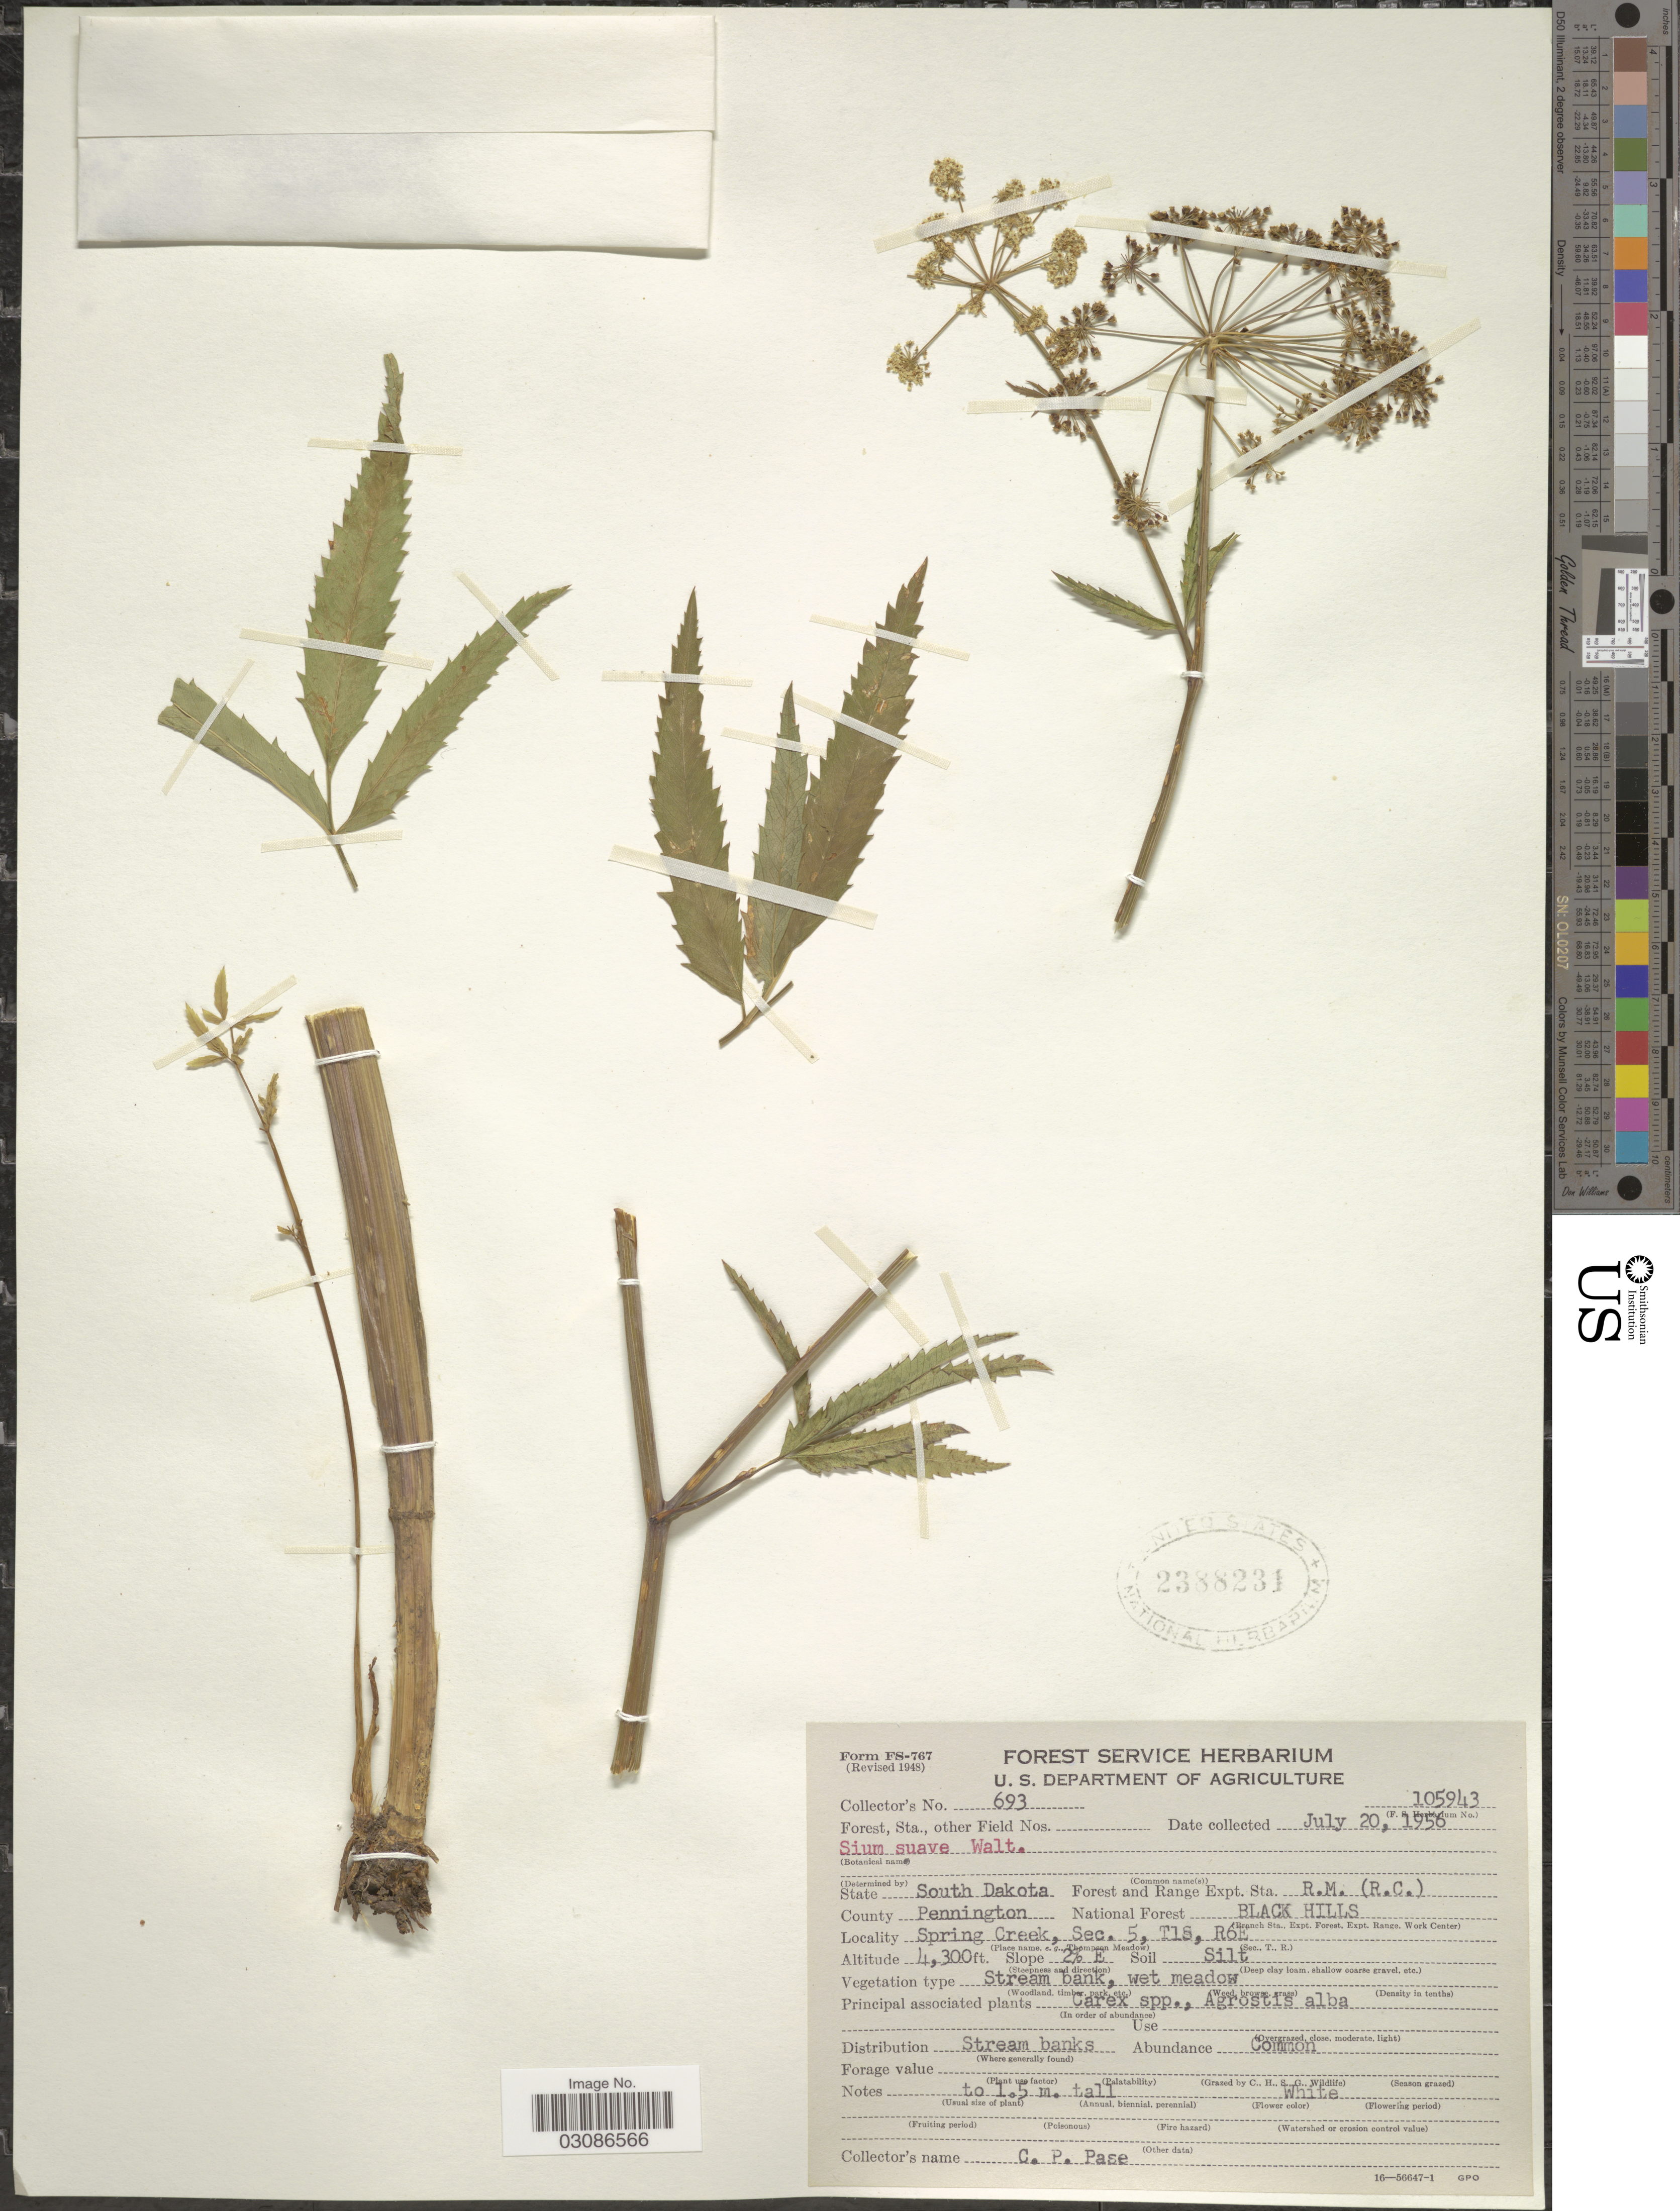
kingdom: Plantae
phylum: Tracheophyta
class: Magnoliopsida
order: Apiales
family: Apiaceae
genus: Sium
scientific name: Sium suave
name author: Walter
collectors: C. P. Pase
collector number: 693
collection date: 1956-07-20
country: United States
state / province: South Dakota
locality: County Pennington, Black Hills, Spring Creek, Sec. 5, T1S, R6E.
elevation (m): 1311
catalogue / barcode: US 2388231